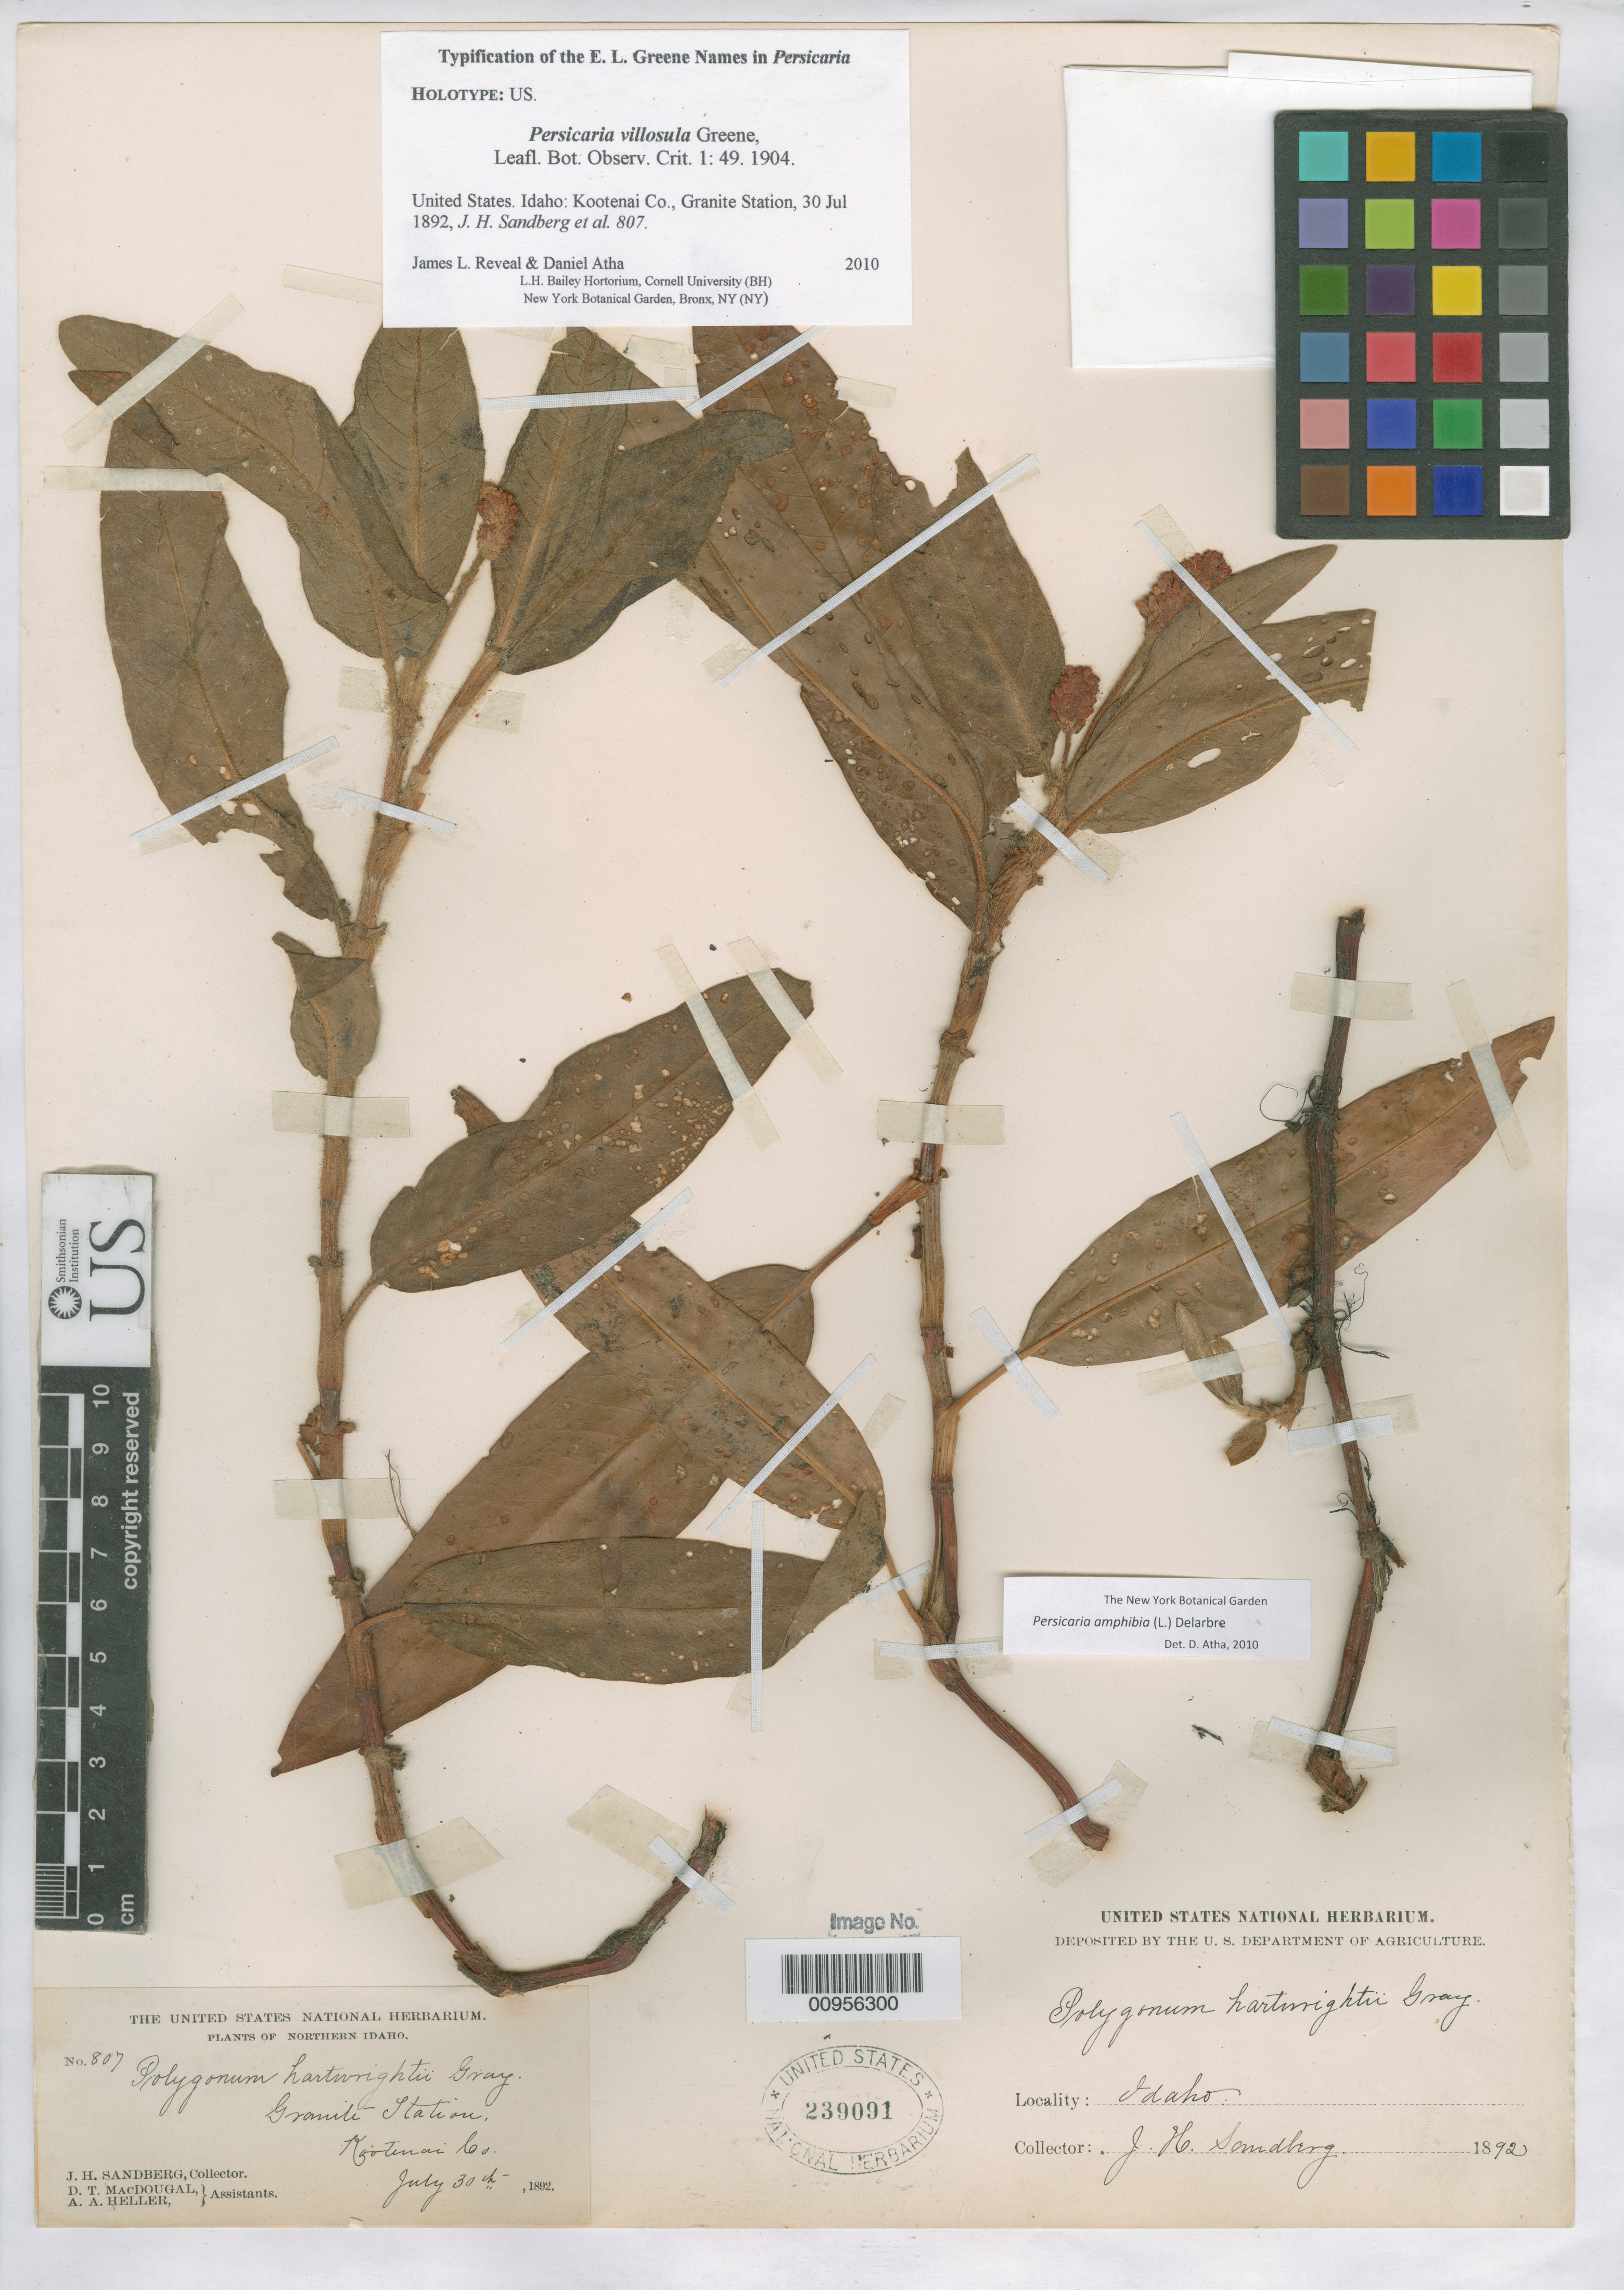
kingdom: Plantae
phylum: Tracheophyta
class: Magnoliopsida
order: Caryophyllales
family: Polygonaceae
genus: Persicaria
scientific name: Persicaria villosula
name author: Greene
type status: Holotype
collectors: J. H. Sandberg, D. T. MacDougal & A. A. Heller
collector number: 807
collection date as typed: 30 Jul 1892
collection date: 1892-07-30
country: United States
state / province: Idaho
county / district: Kootenai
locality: Granite Station, Kootenai Co.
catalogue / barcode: US 239091